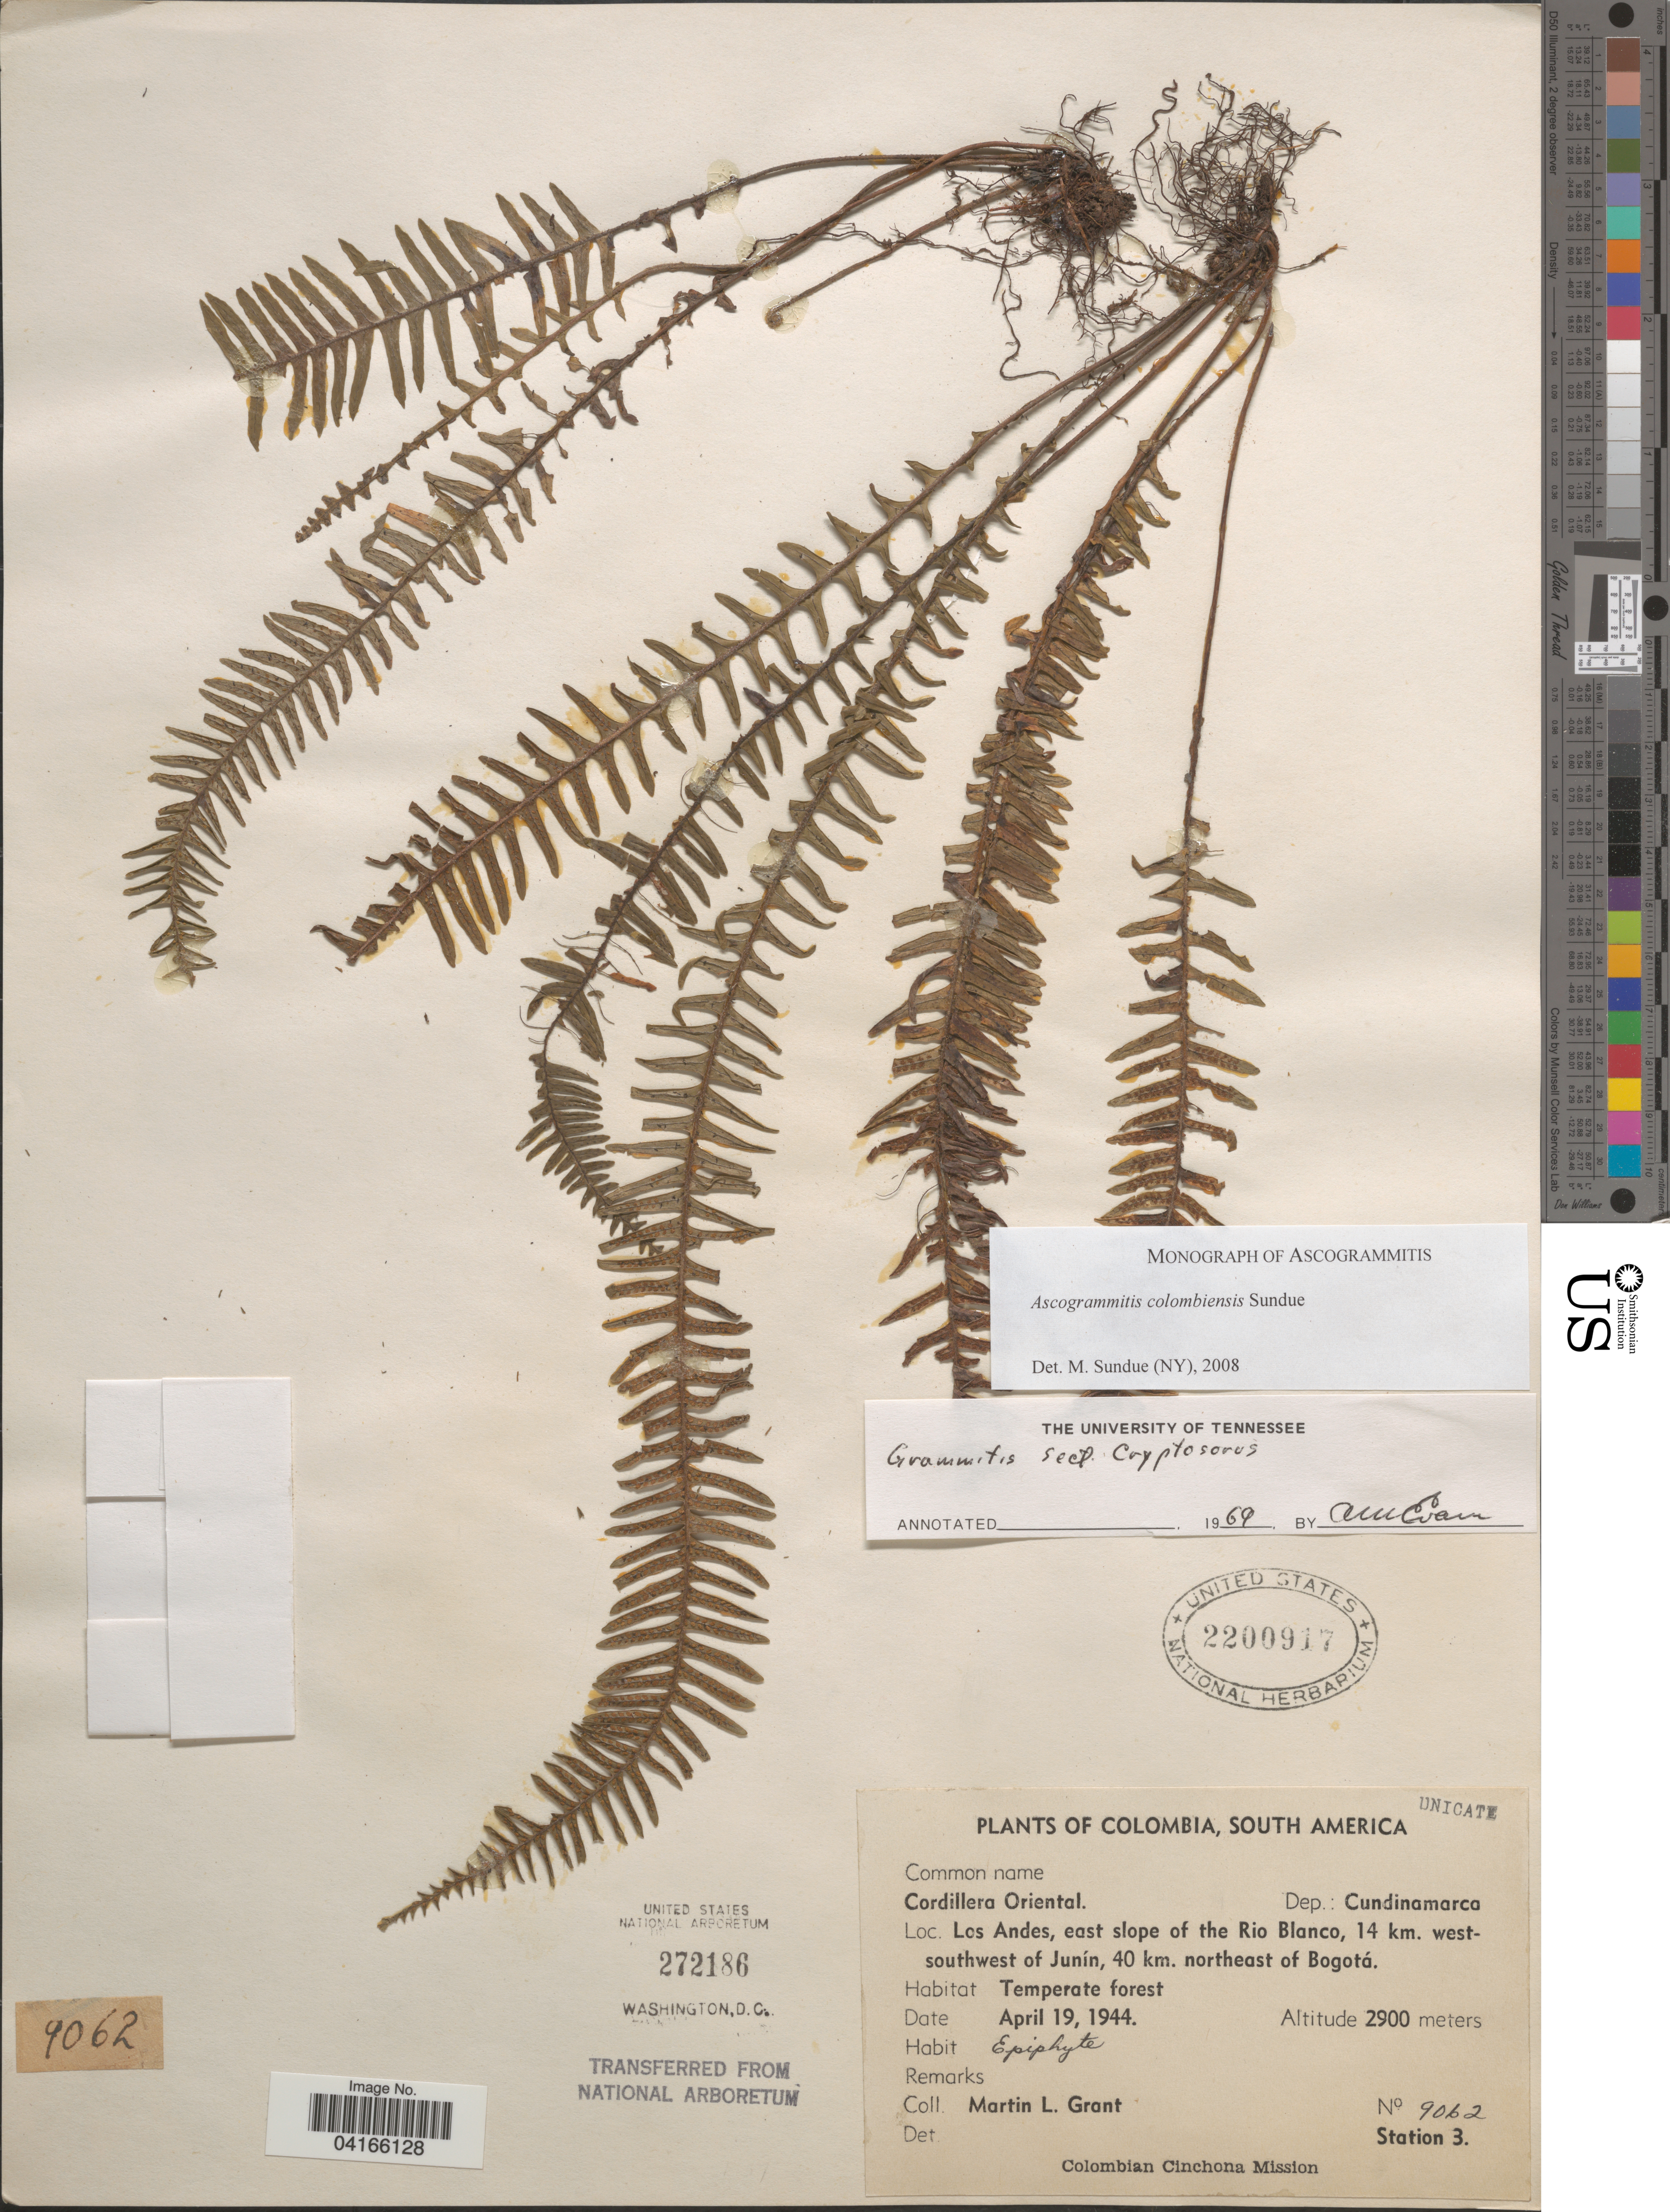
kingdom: Plantae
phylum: Tracheophyta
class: Polypodiopsida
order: Polypodiales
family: Polypodiaceae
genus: Ascogrammitis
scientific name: Ascogrammitis colombiensis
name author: Sundue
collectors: M. L. Grant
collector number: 9062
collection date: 1944-04-19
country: Colombia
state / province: Cundinamarca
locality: Colombian Cinchona Mission. Station 3. Cordillera Oriental. Dep.: Cundinamarca. Los Andes, east slope of the Rio Blanco, 14 km. west-southwest of Junín, 40 km. northeast of Bogotá.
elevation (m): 2900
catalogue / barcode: US 2200917